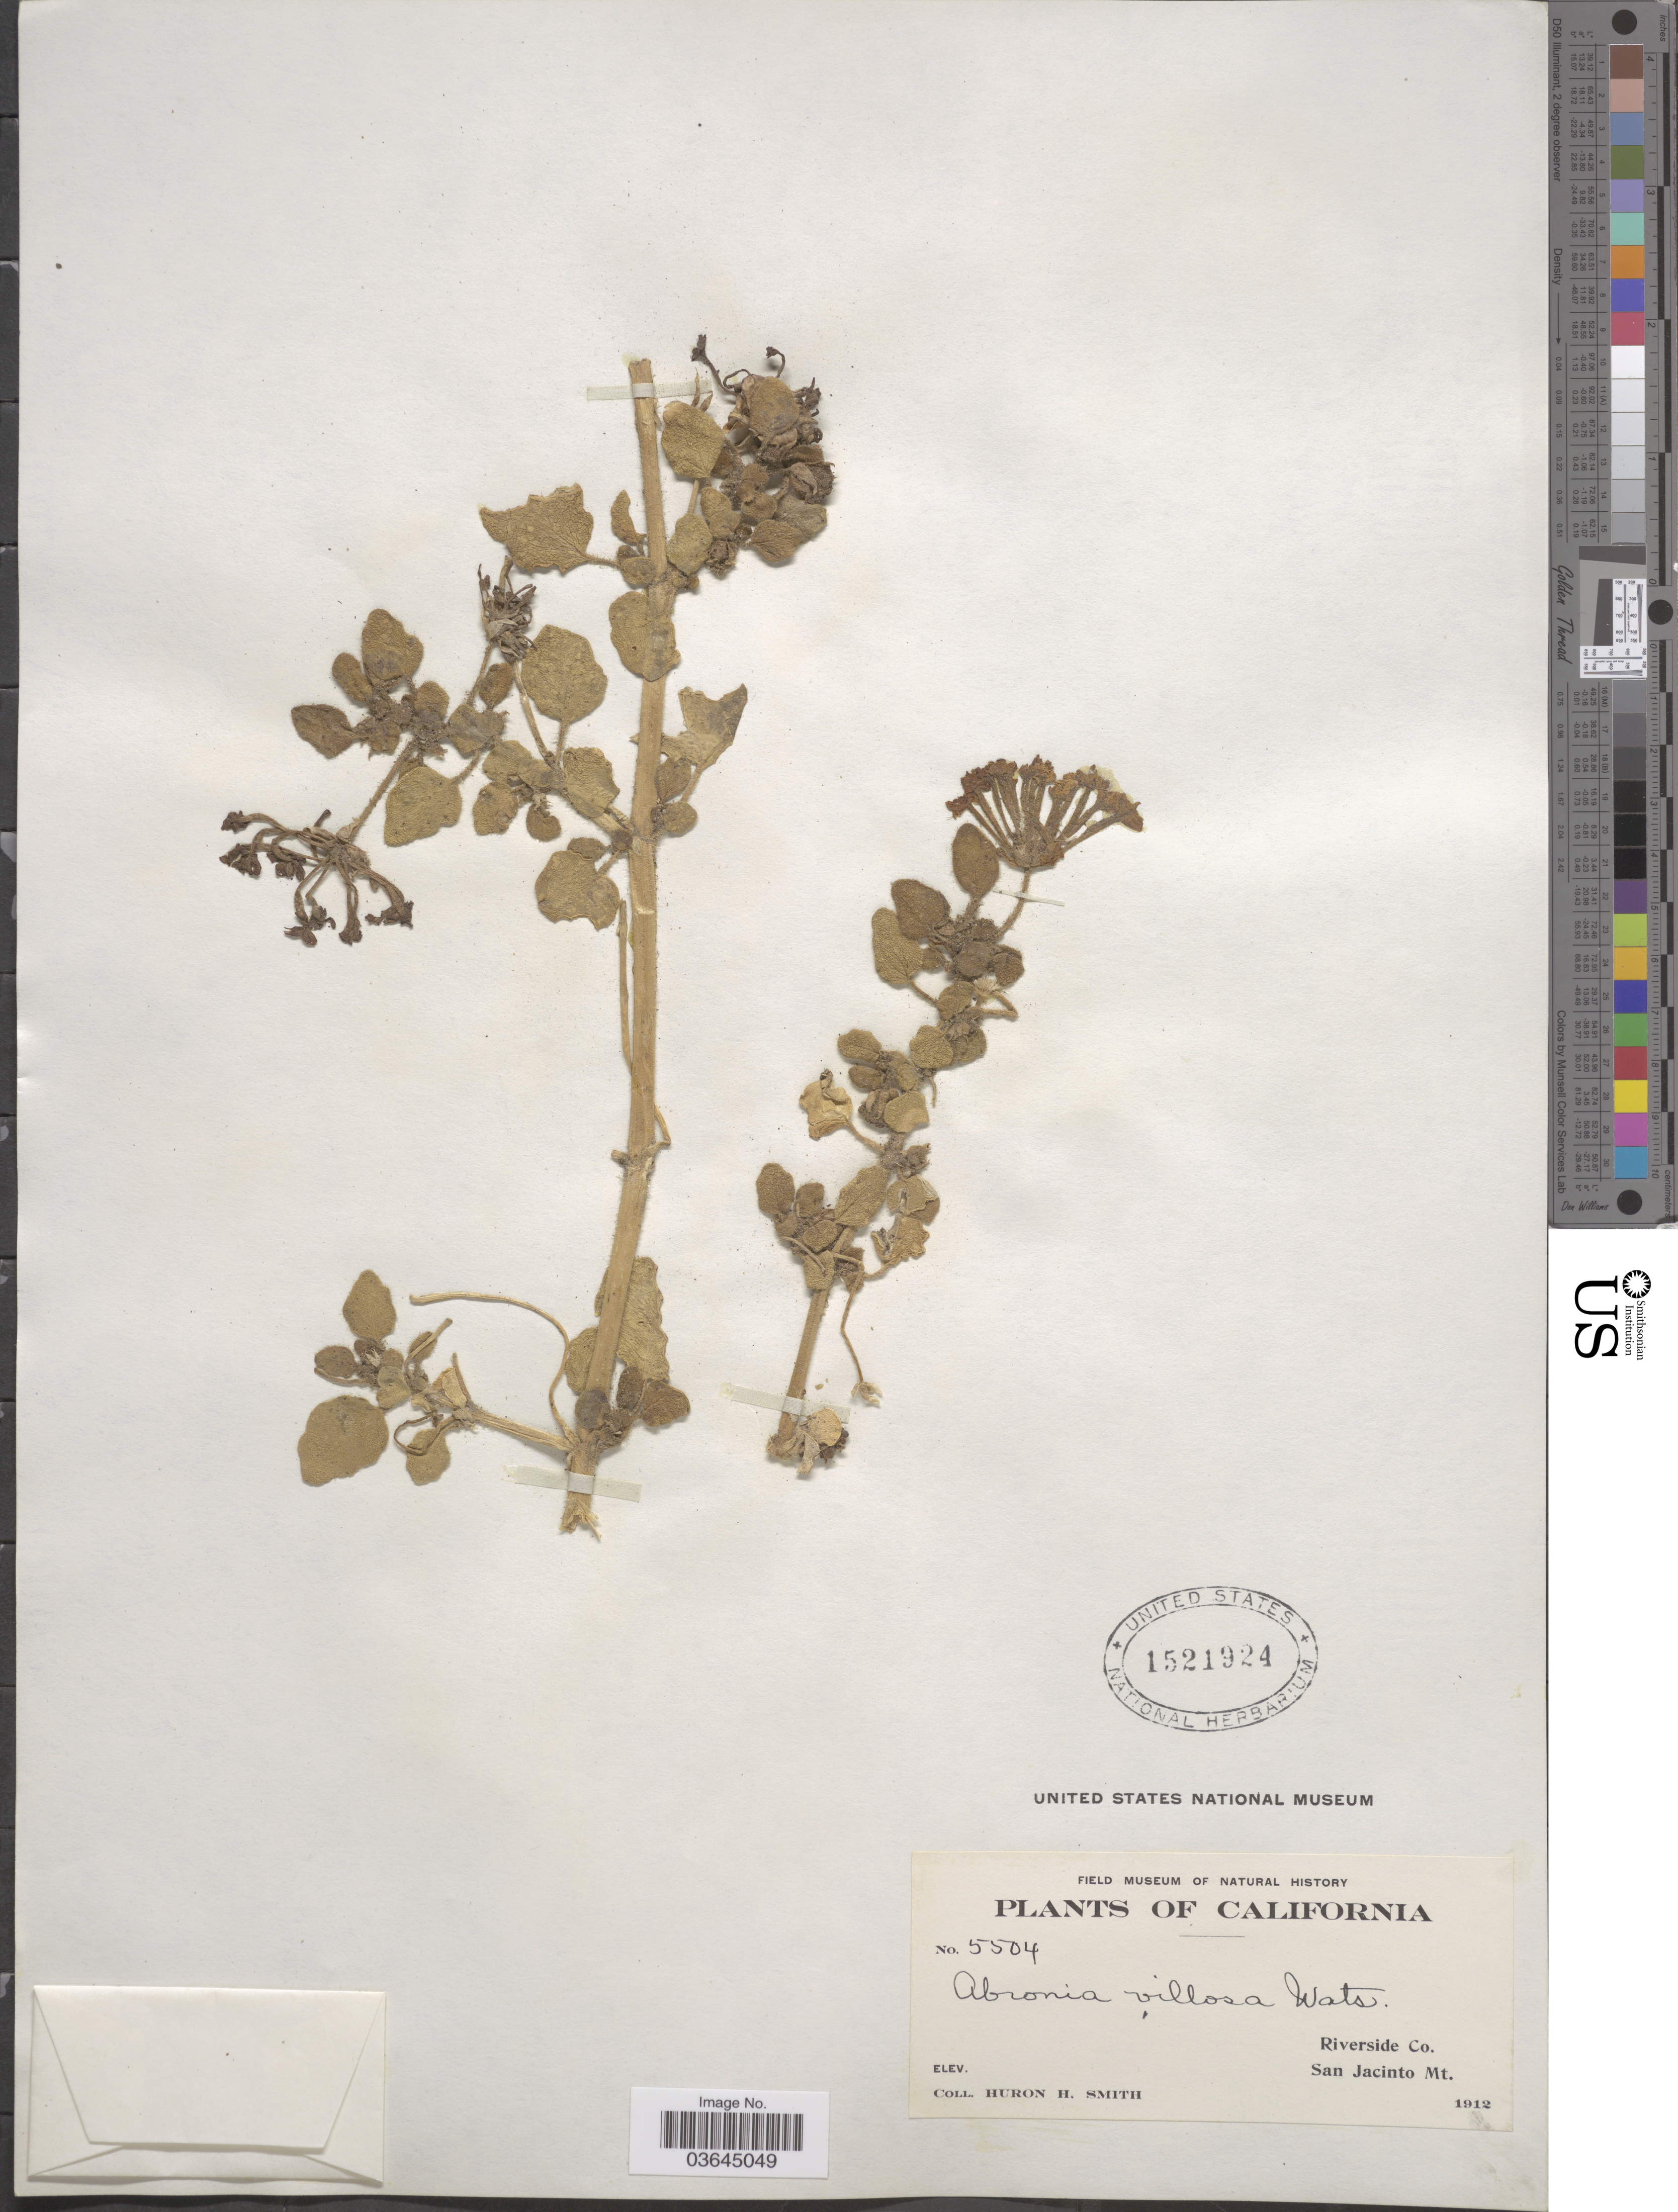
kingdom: Plantae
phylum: Tracheophyta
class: Magnoliopsida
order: Caryophyllales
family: Nyctaginaceae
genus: Abronia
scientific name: Abronia villosa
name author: S. Watson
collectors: Huron H. Smith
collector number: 5504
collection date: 1912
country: United States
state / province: California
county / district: Riverside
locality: Riverside Co. San Jacinto Mt.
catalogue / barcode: US 1521924